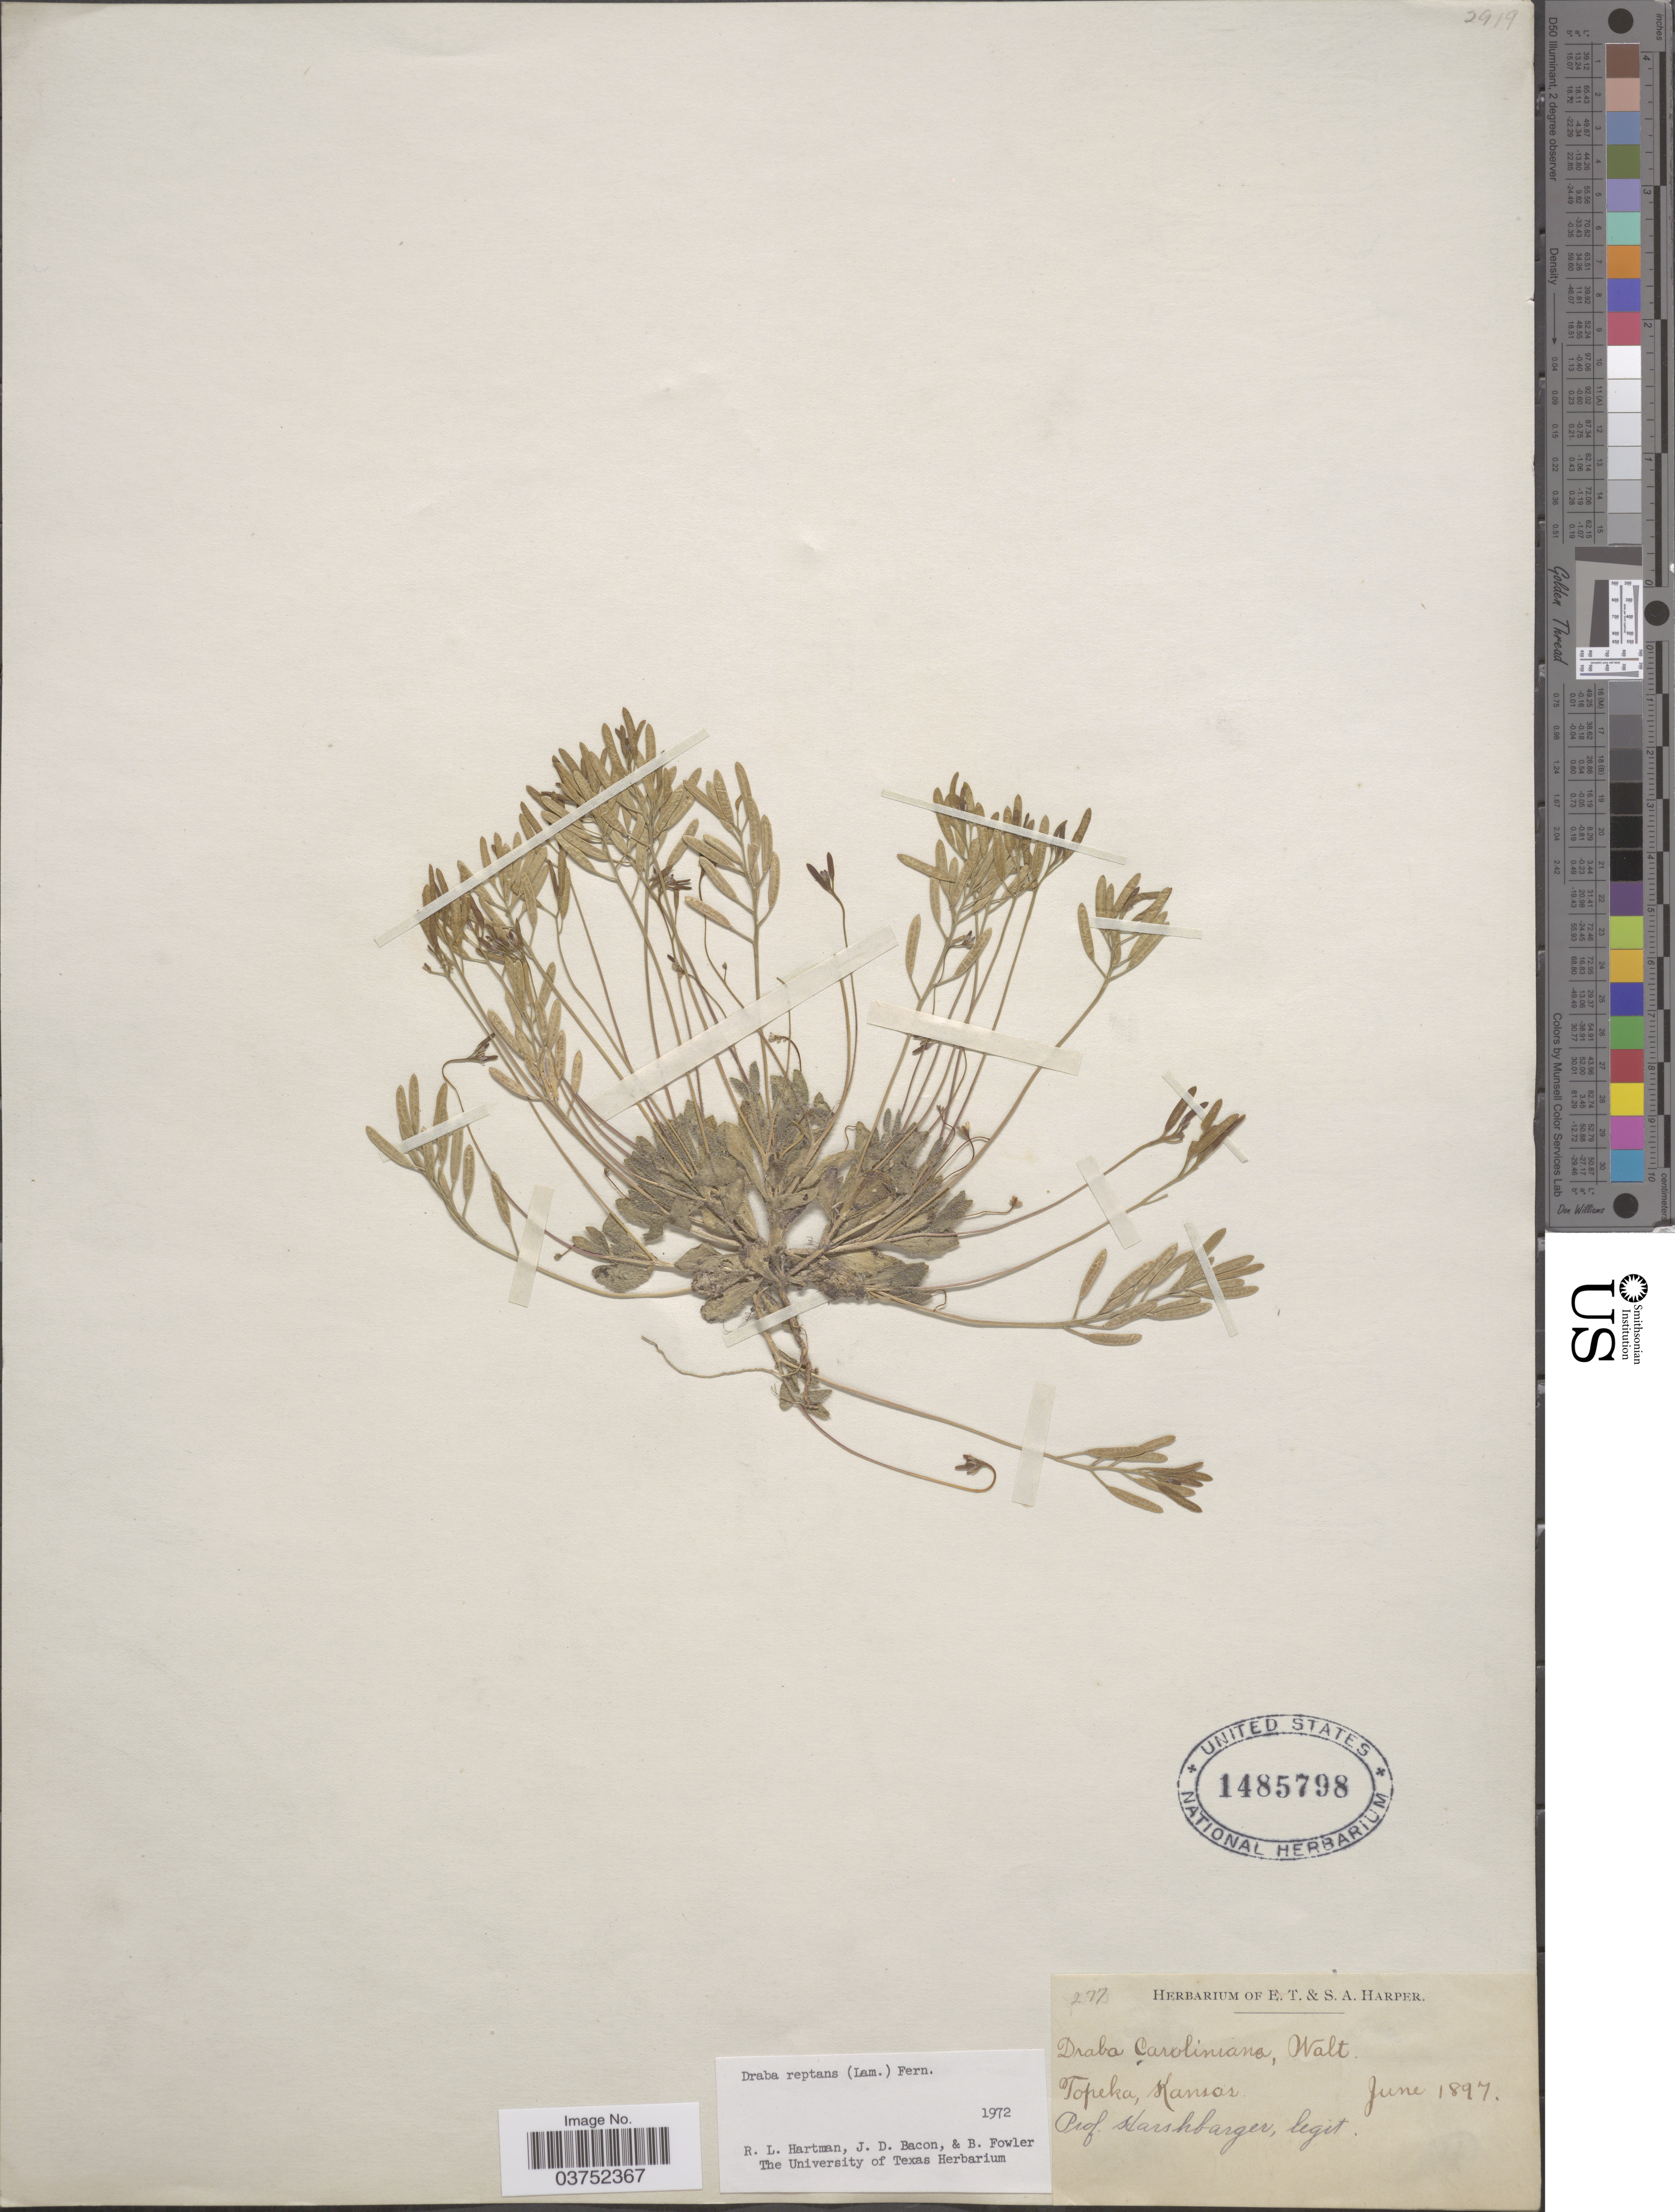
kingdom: Plantae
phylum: Tracheophyta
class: Magnoliopsida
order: Brassicales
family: Brassicaceae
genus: Draba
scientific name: Draba reptans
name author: (Lam.) Fernald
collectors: Harshbarger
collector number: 277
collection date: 1897-06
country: United States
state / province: Kansas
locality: Topeka.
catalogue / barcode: US 1485798